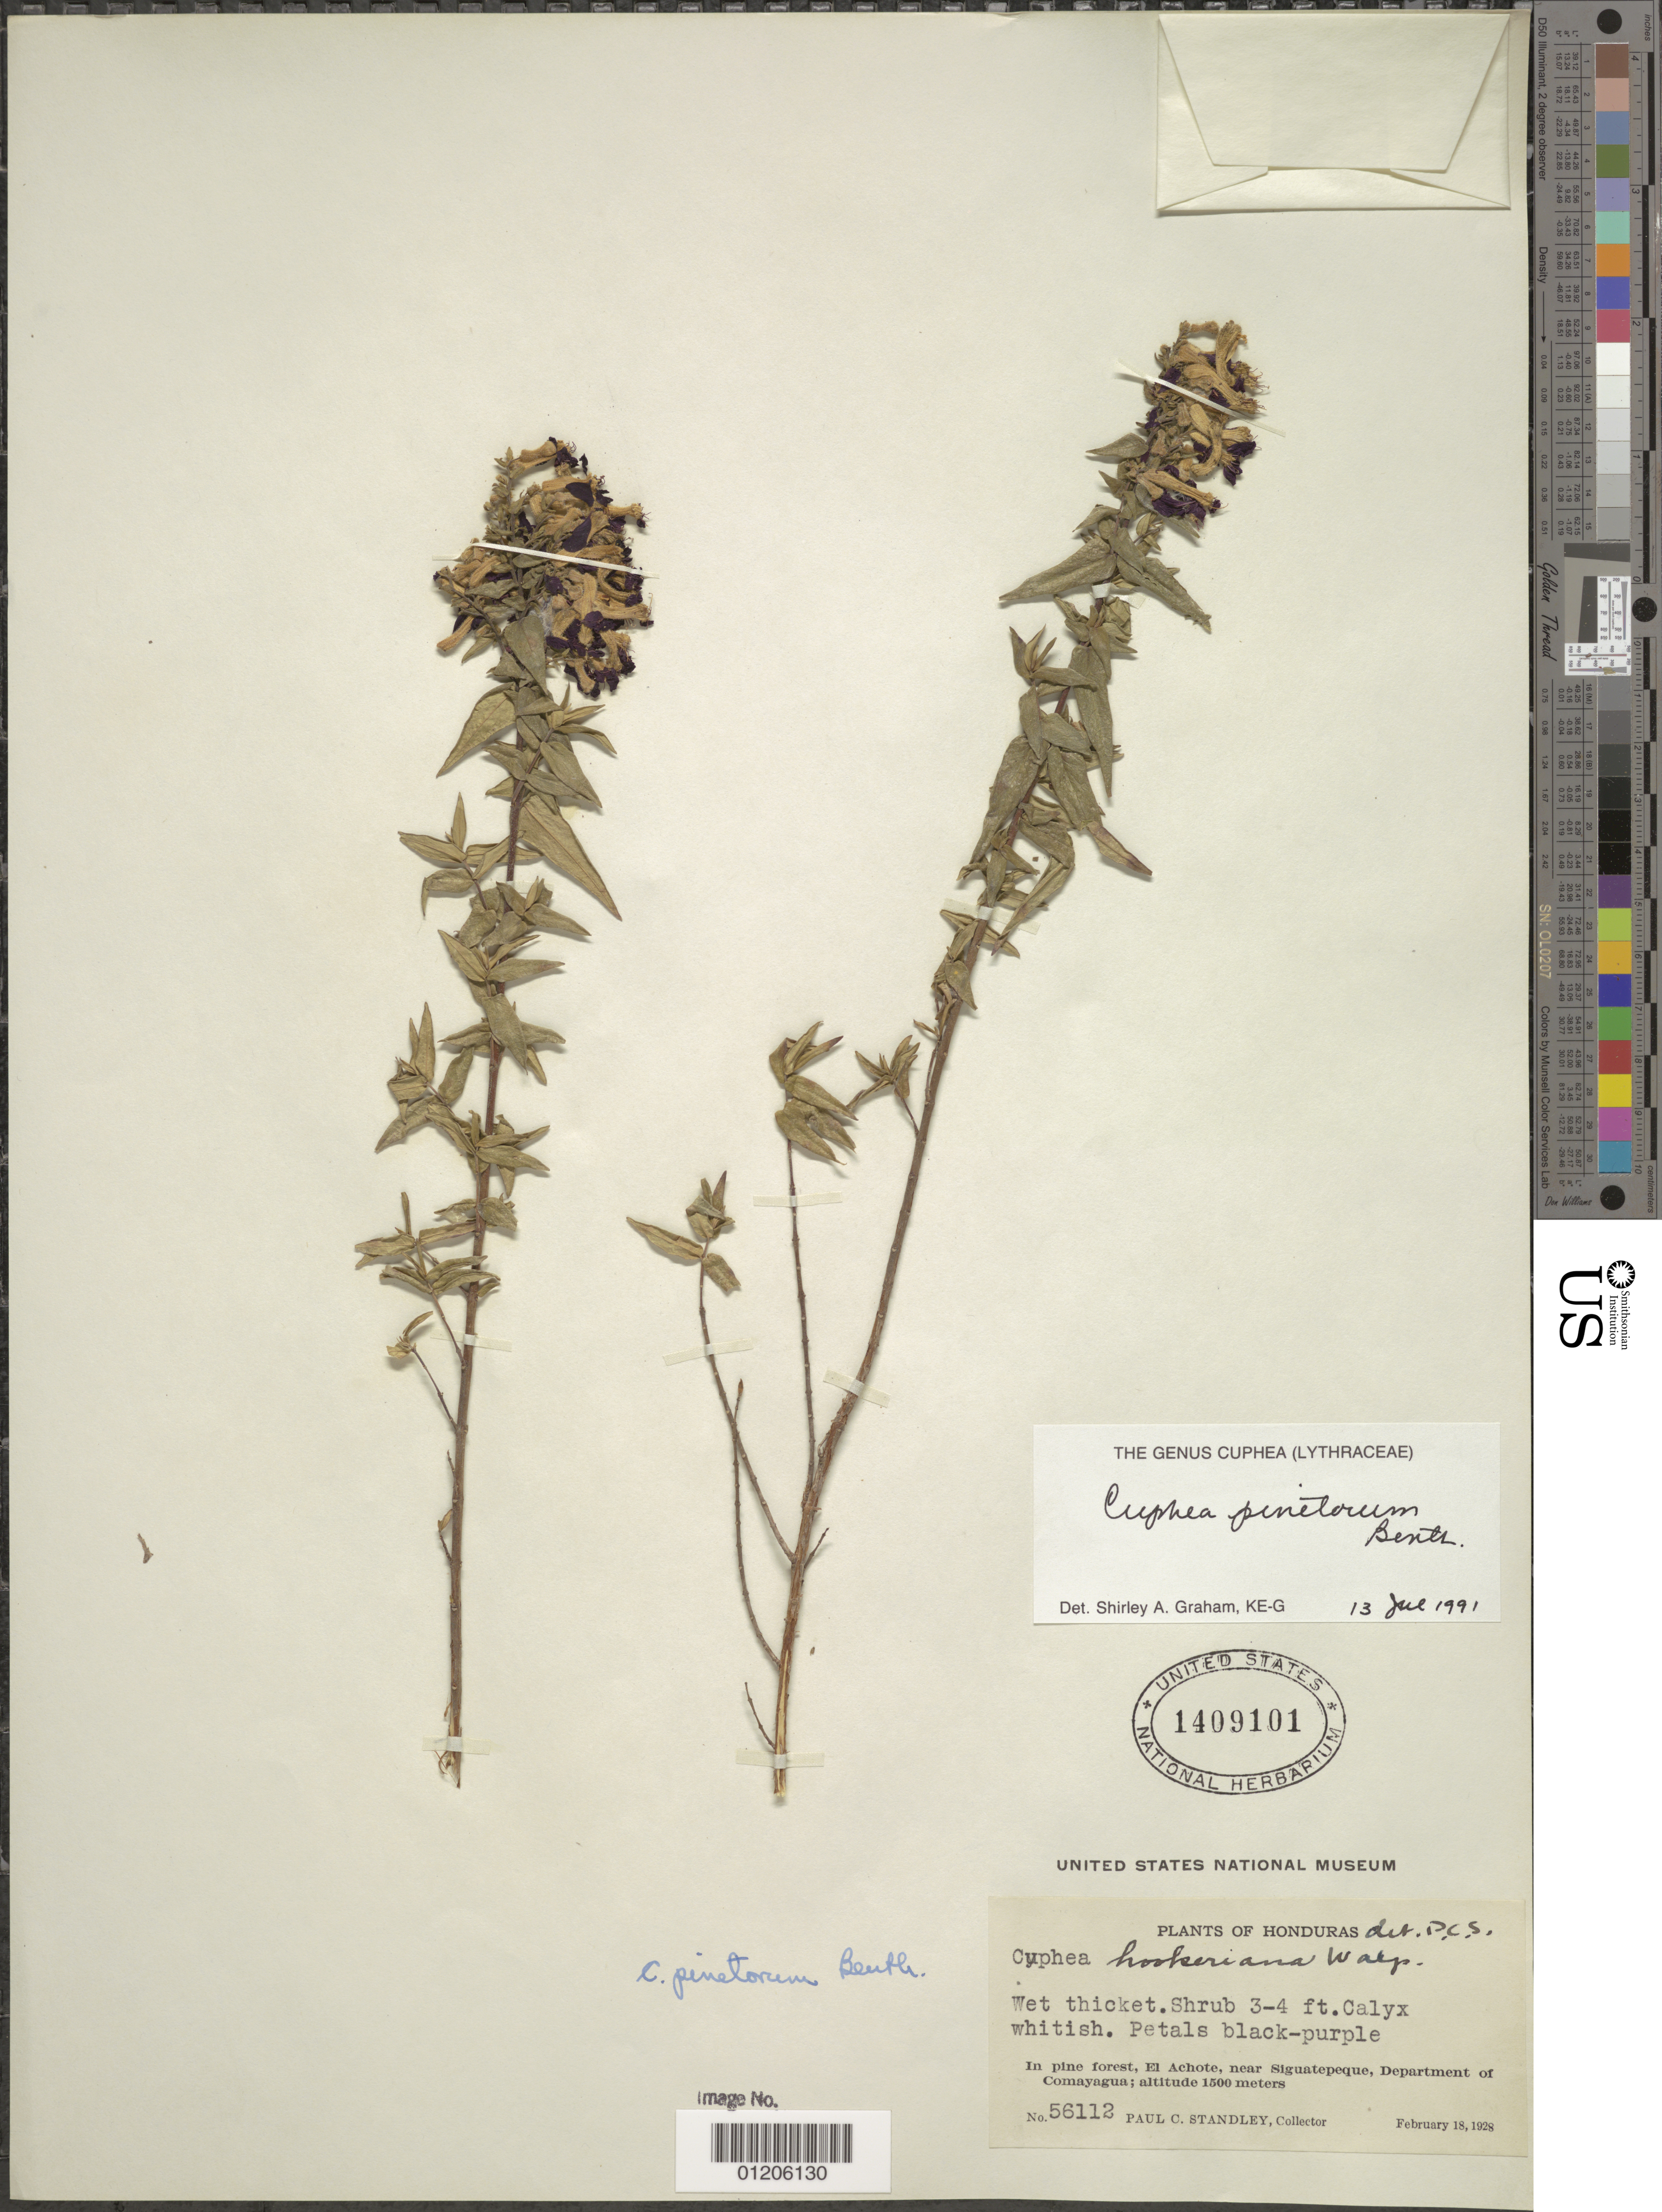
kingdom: Plantae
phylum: Tracheophyta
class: Magnoliopsida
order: Myrtales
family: Lythraceae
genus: Cuphea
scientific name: Cuphea pinetorum Benth.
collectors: P. C. Standley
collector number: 56112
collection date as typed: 18 Feb 1928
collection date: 1928-02-18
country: Honduras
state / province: Comayagua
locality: El Achote, near Siguatepeque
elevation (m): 1500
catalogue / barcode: US 1409101